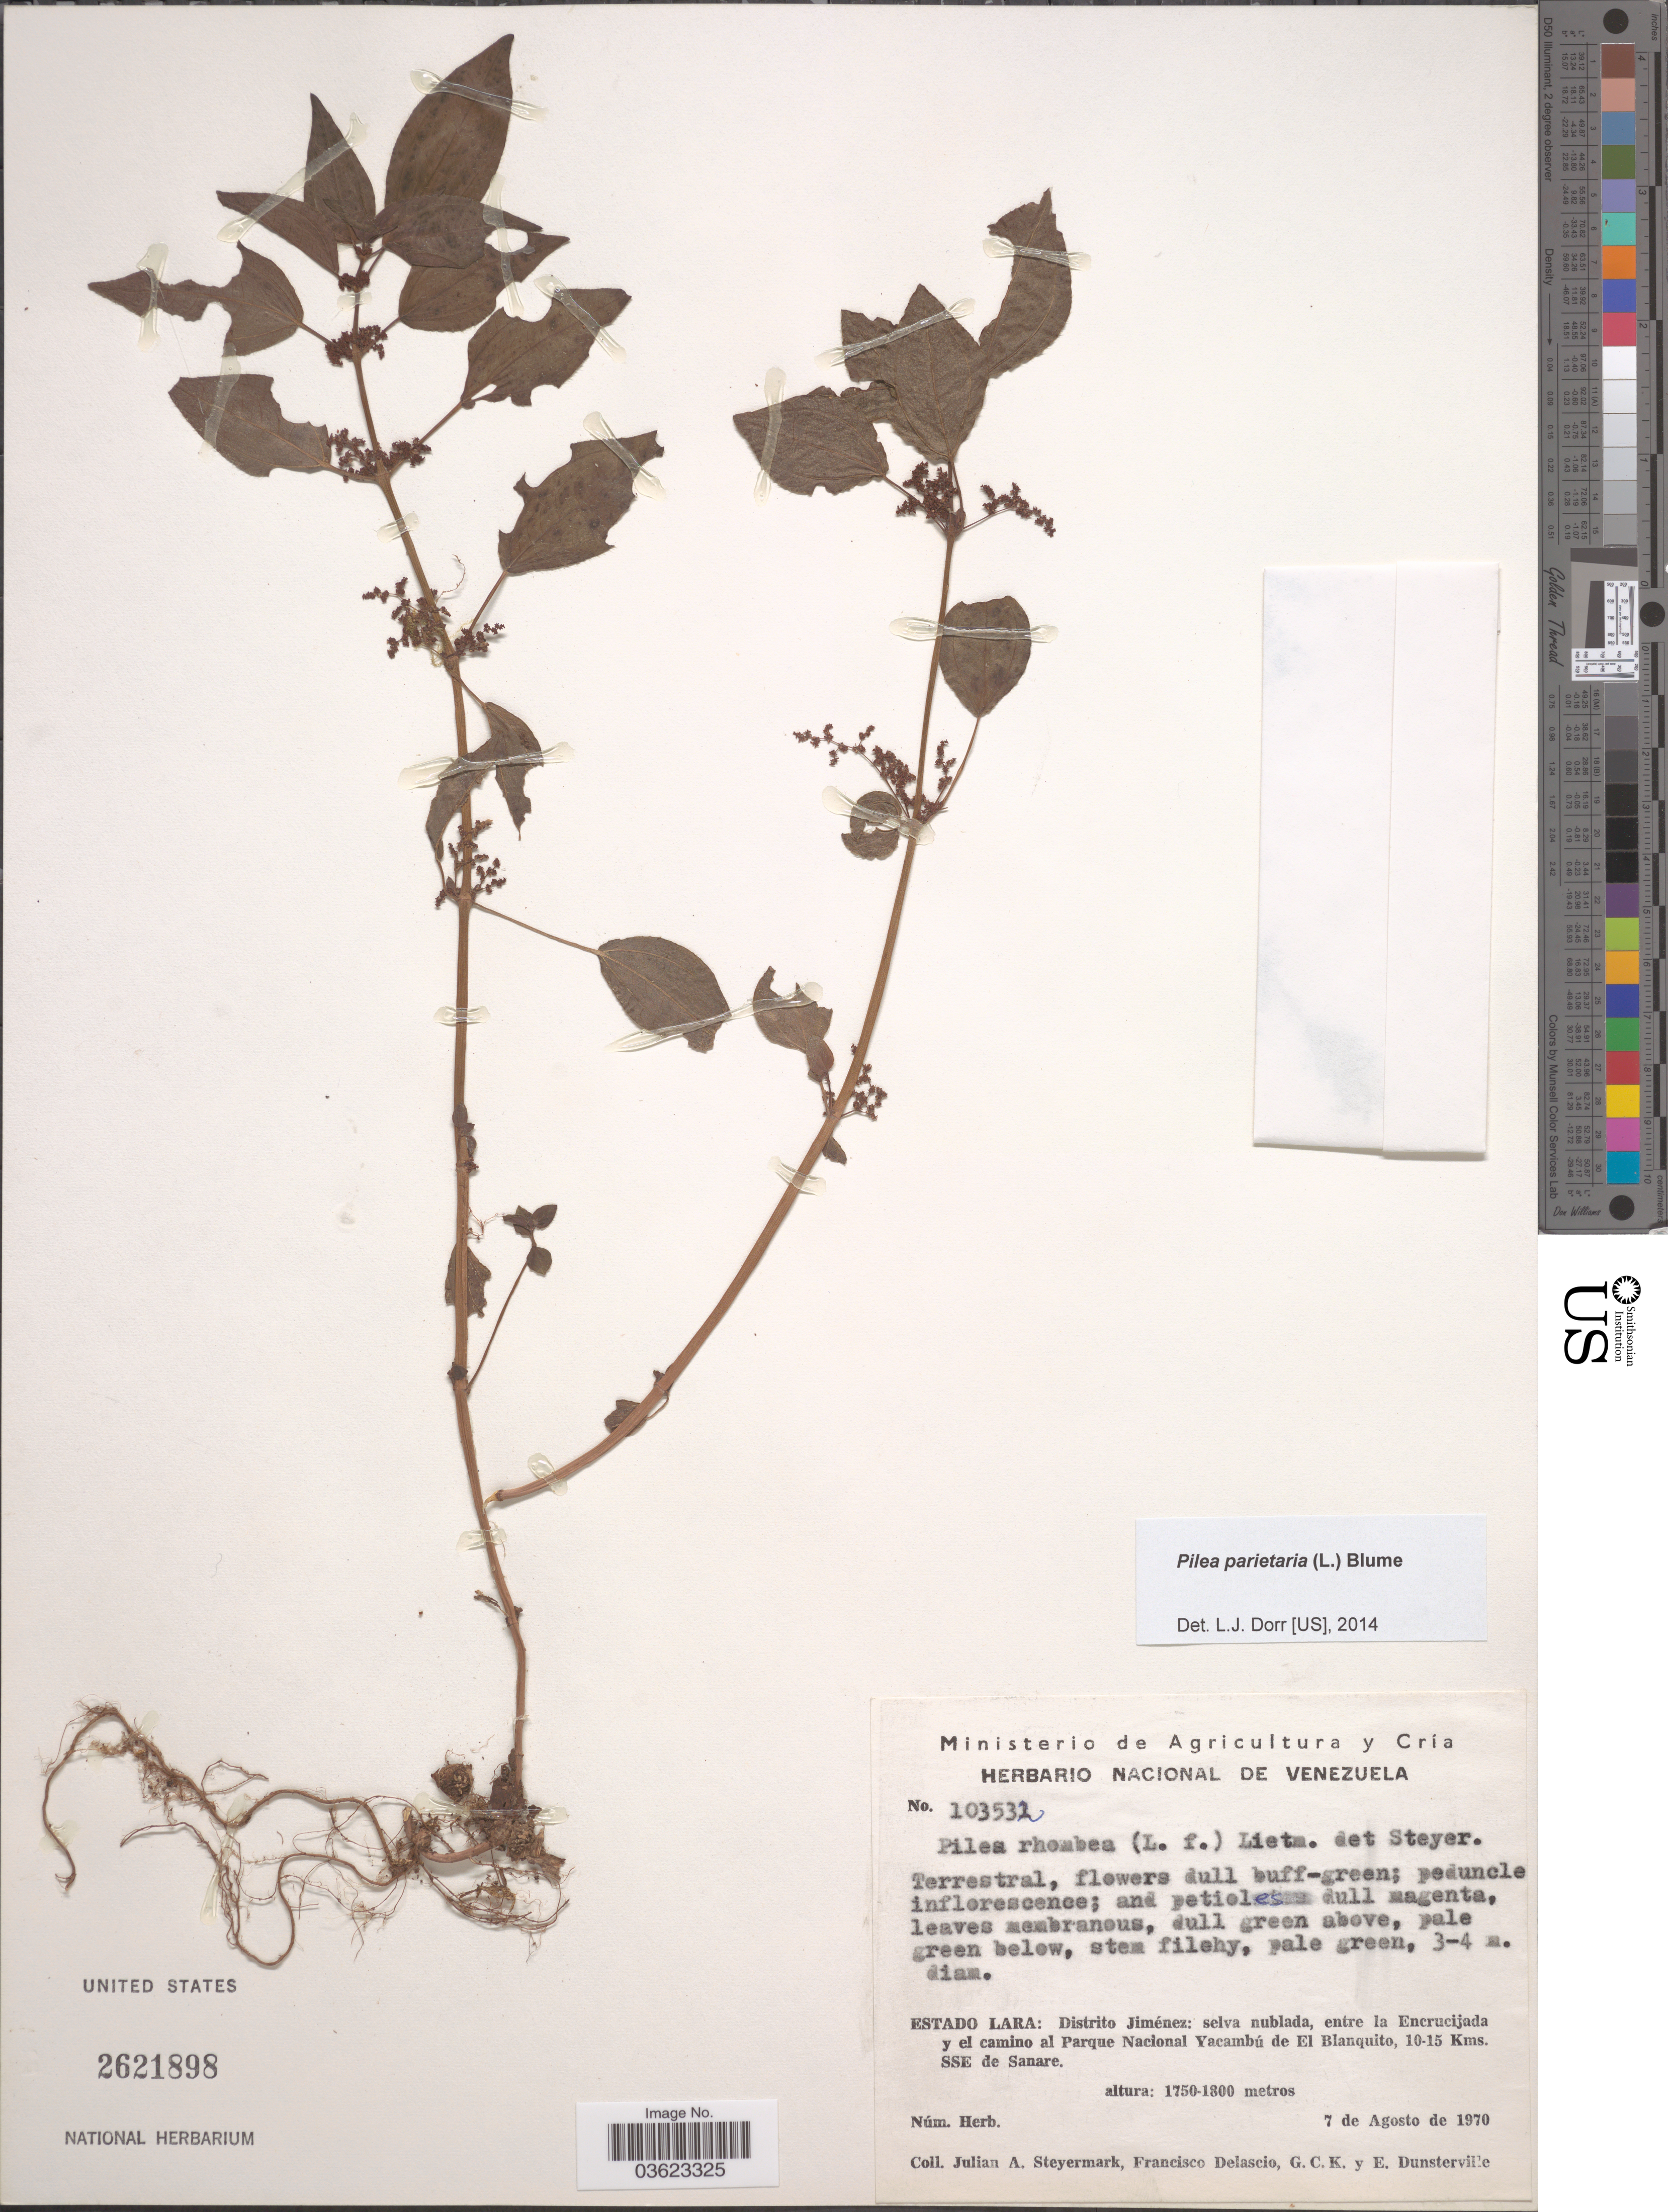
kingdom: Plantae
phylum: Tracheophyta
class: Magnoliopsida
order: Rosales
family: Urticaceae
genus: Pilea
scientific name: Pilea parietaria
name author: (L.) Blume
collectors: J. Steyermark, F. Delascio, G. C. K. Dunsterville & E. Dunsterville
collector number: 103532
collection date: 1970-08-07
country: Venezuela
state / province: Lara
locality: Distrito Jiménez: selva nublada, entre La Encrucijada y el camino al Parque Nacìonal Yacambú de El Blanquito, 10-15 Kms. SSE de Sanare.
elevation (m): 1750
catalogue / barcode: US 2621898